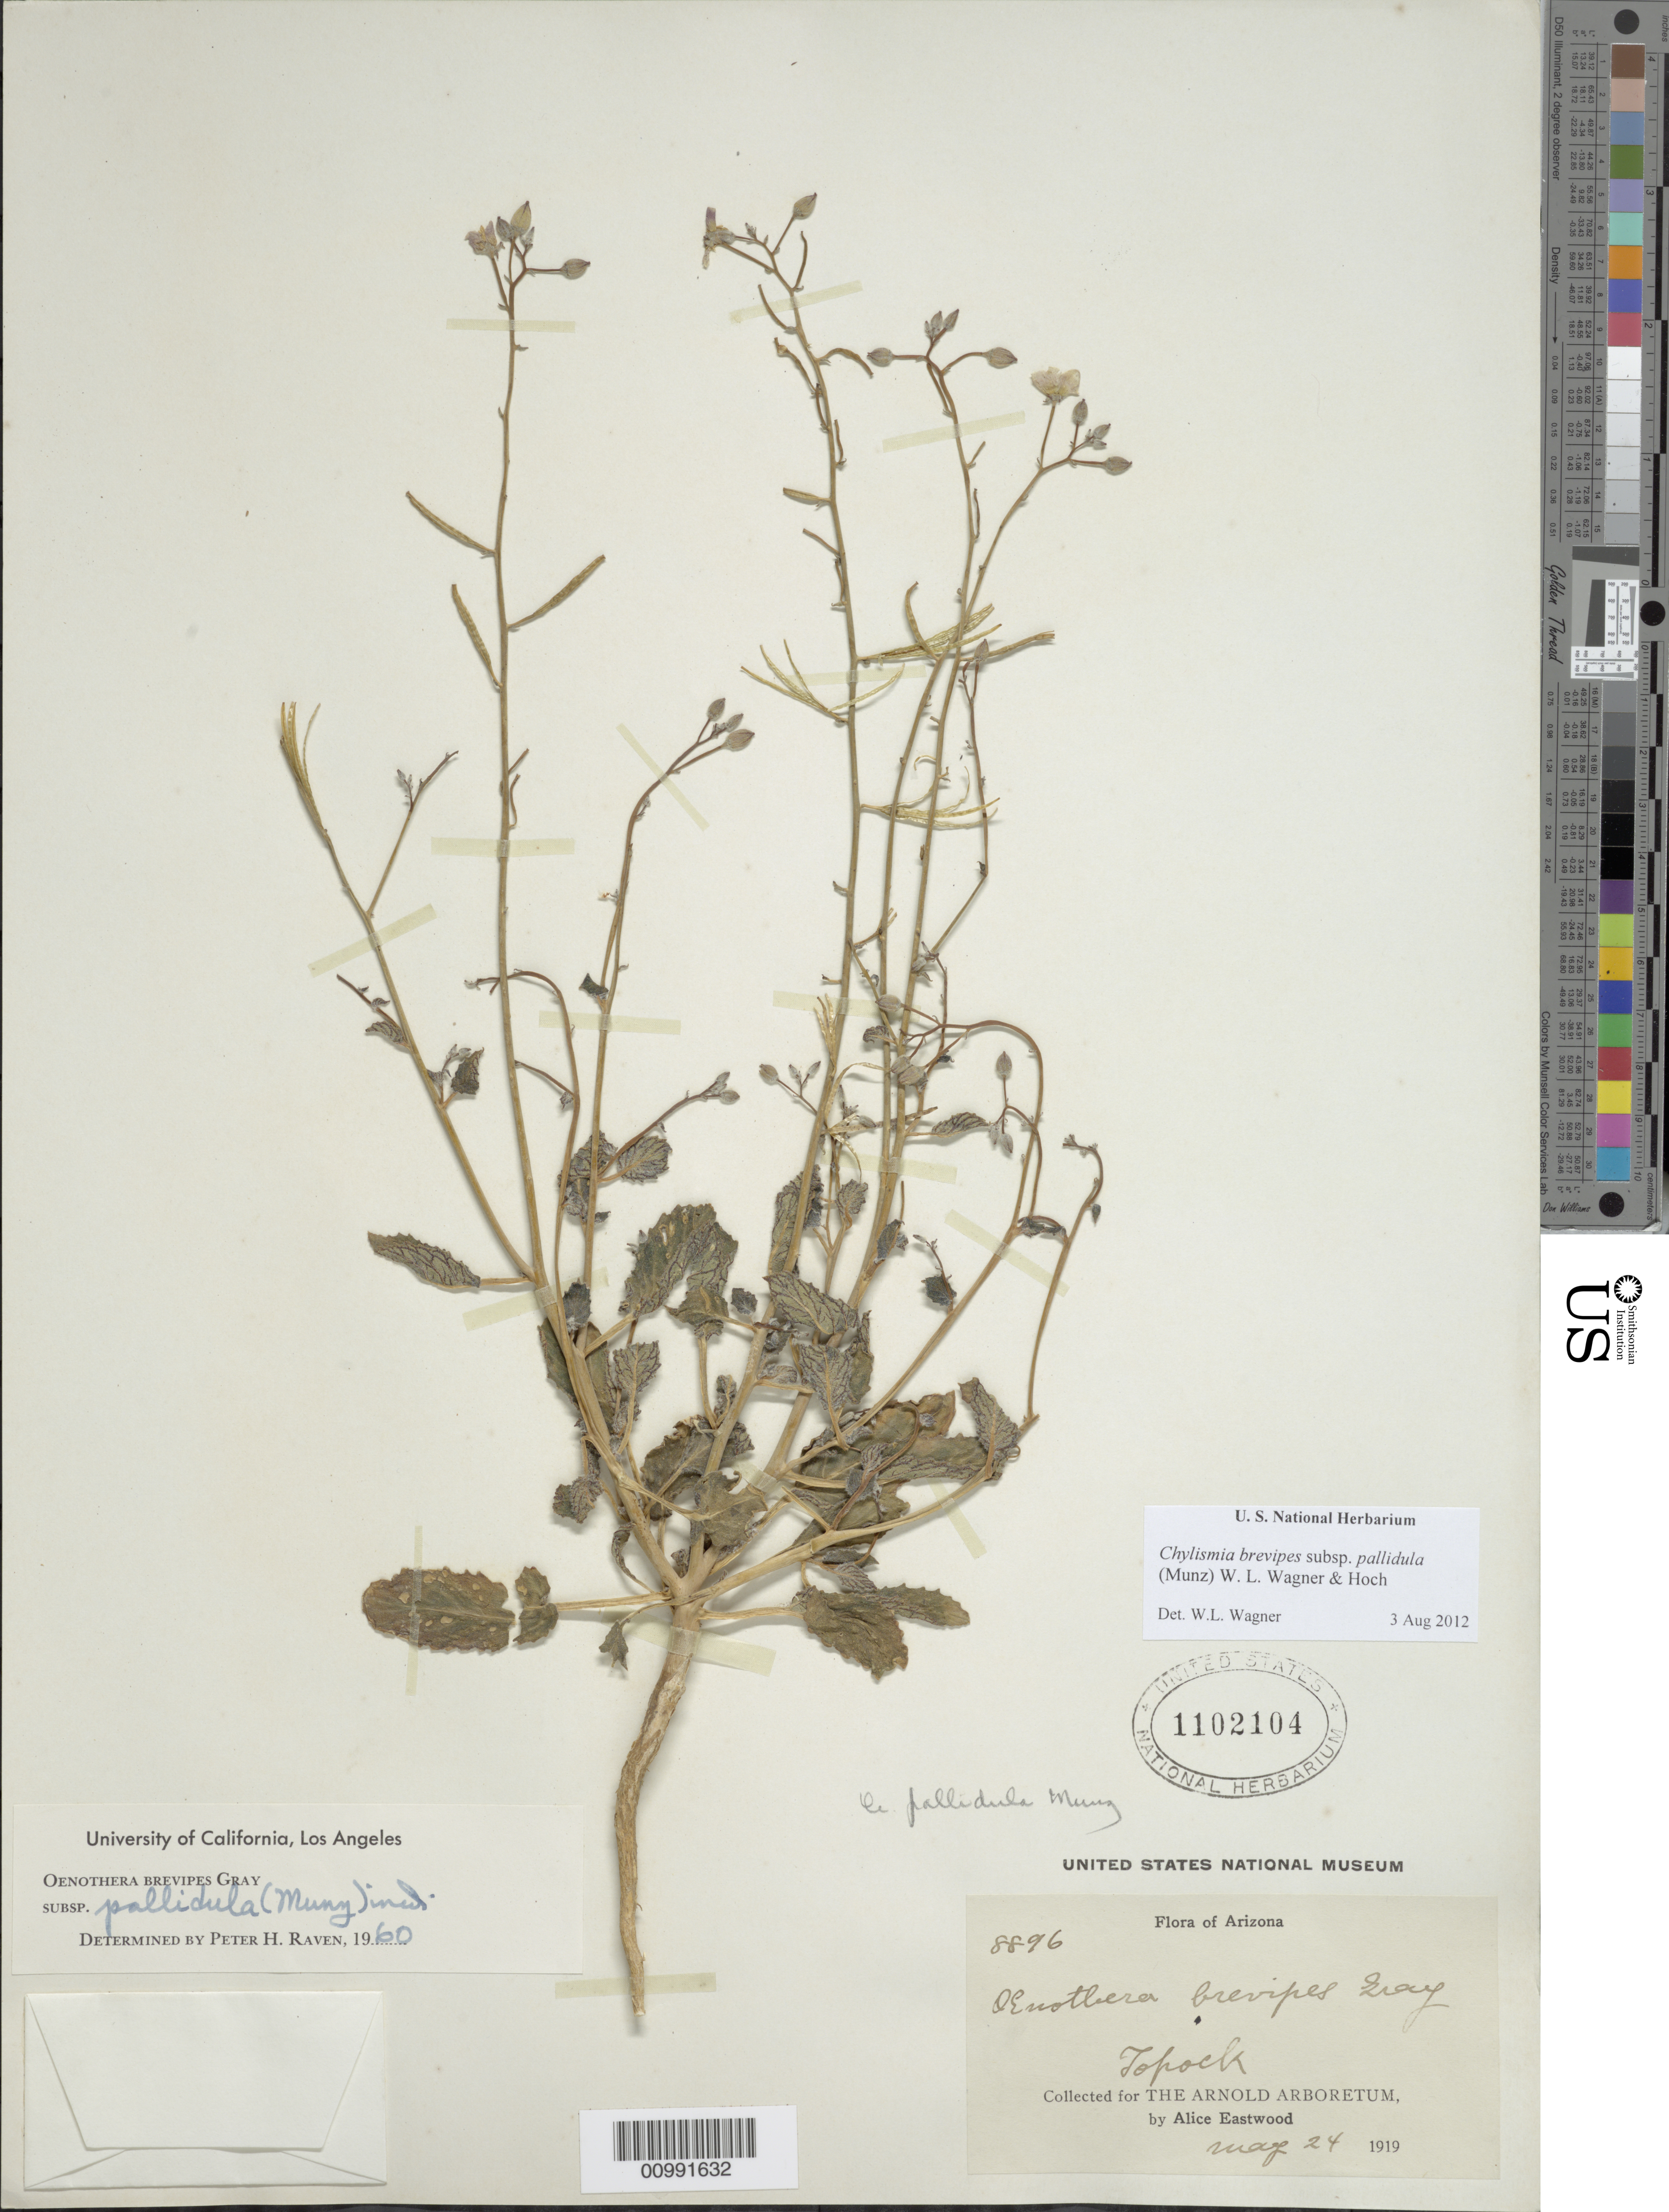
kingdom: Plantae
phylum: Tracheophyta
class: Magnoliopsida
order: Myrtales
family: Onagraceae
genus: Chylismia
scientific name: Chylismia brevipes subsp. pallidula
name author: (Munz) W.L. Wagner & Hoch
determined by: Wagner, W. L., (BOT), Smithsonian Institution - National Museum of Natural History (UNITED STATES)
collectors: A. Eastwood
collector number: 8896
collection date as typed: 24 May 1919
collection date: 1919-05-24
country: United States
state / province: Arizona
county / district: Mohave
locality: Topock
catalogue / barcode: US 1102104